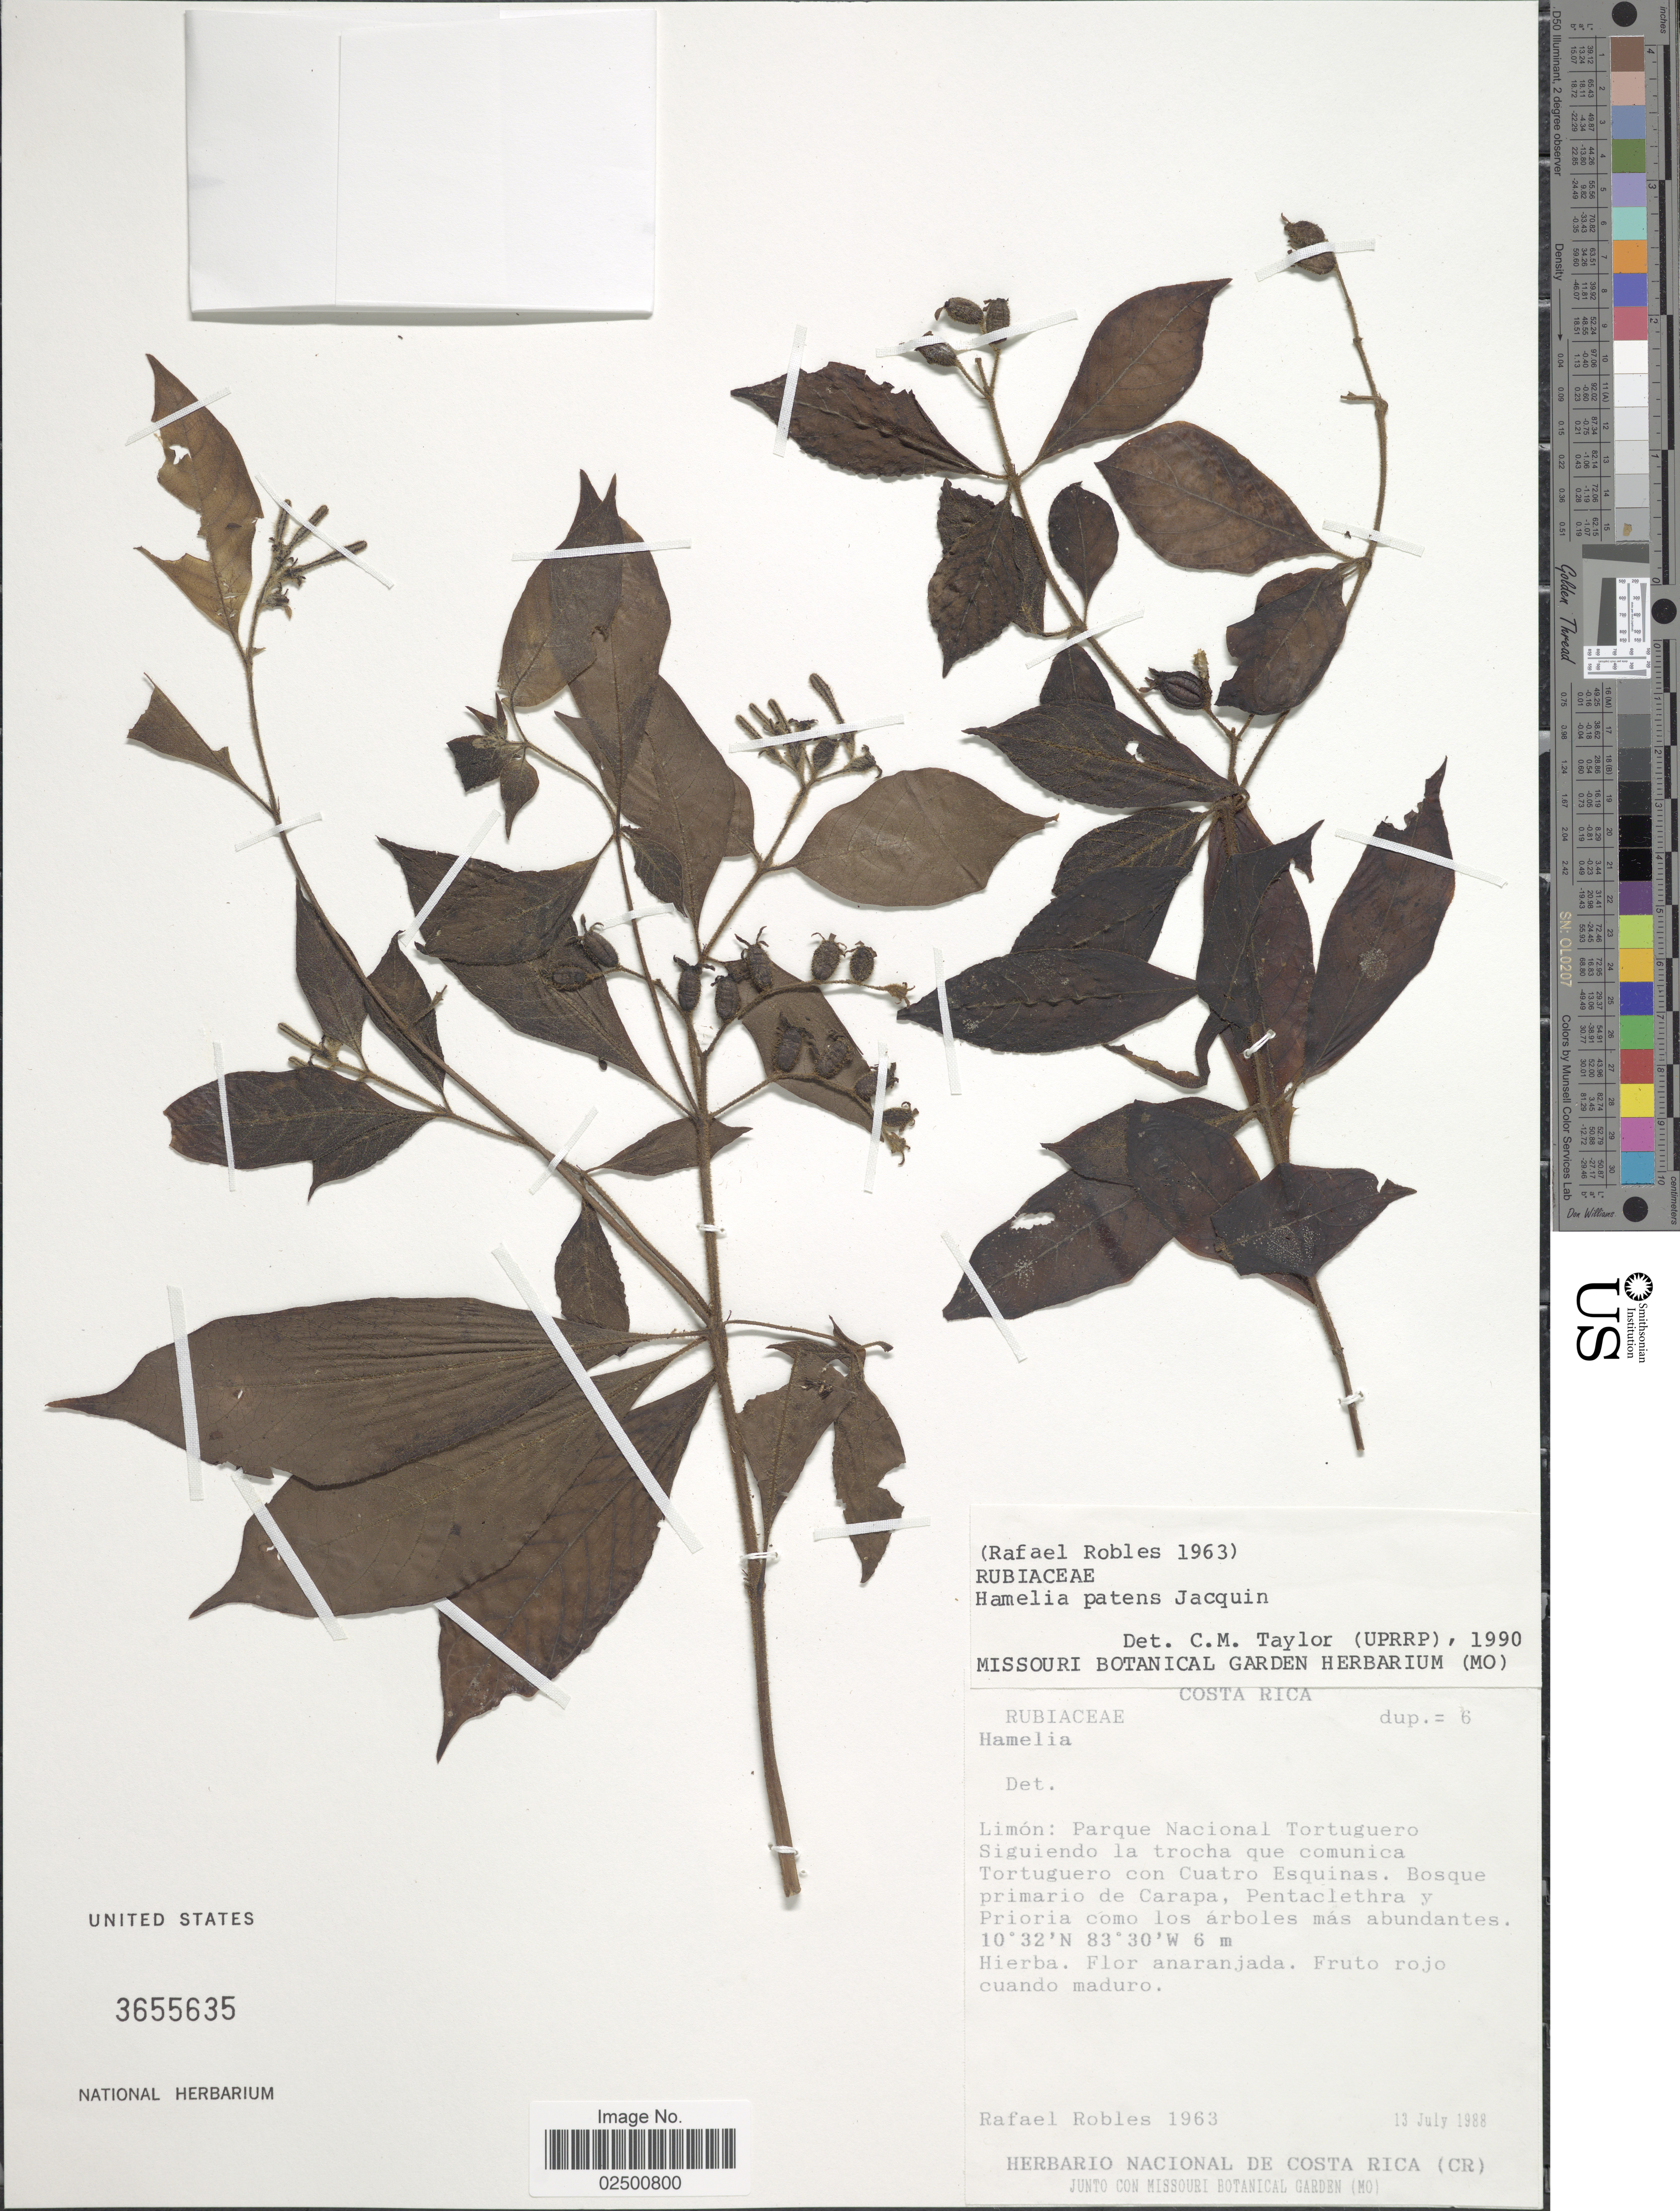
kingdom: Plantae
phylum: Tracheophyta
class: Magnoliopsida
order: Gentianales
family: Rubiaceae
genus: Hamelia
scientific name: Hamelia patens var. patens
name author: Jacq.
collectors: R. Robles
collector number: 1963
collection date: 1988-07-13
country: Costa Rica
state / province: Limón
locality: Parque Nacional Tortuguero Siguiendo la trocha que comunica Tortuguero con Cuatro Esquinas.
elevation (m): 6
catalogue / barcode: US 3655635